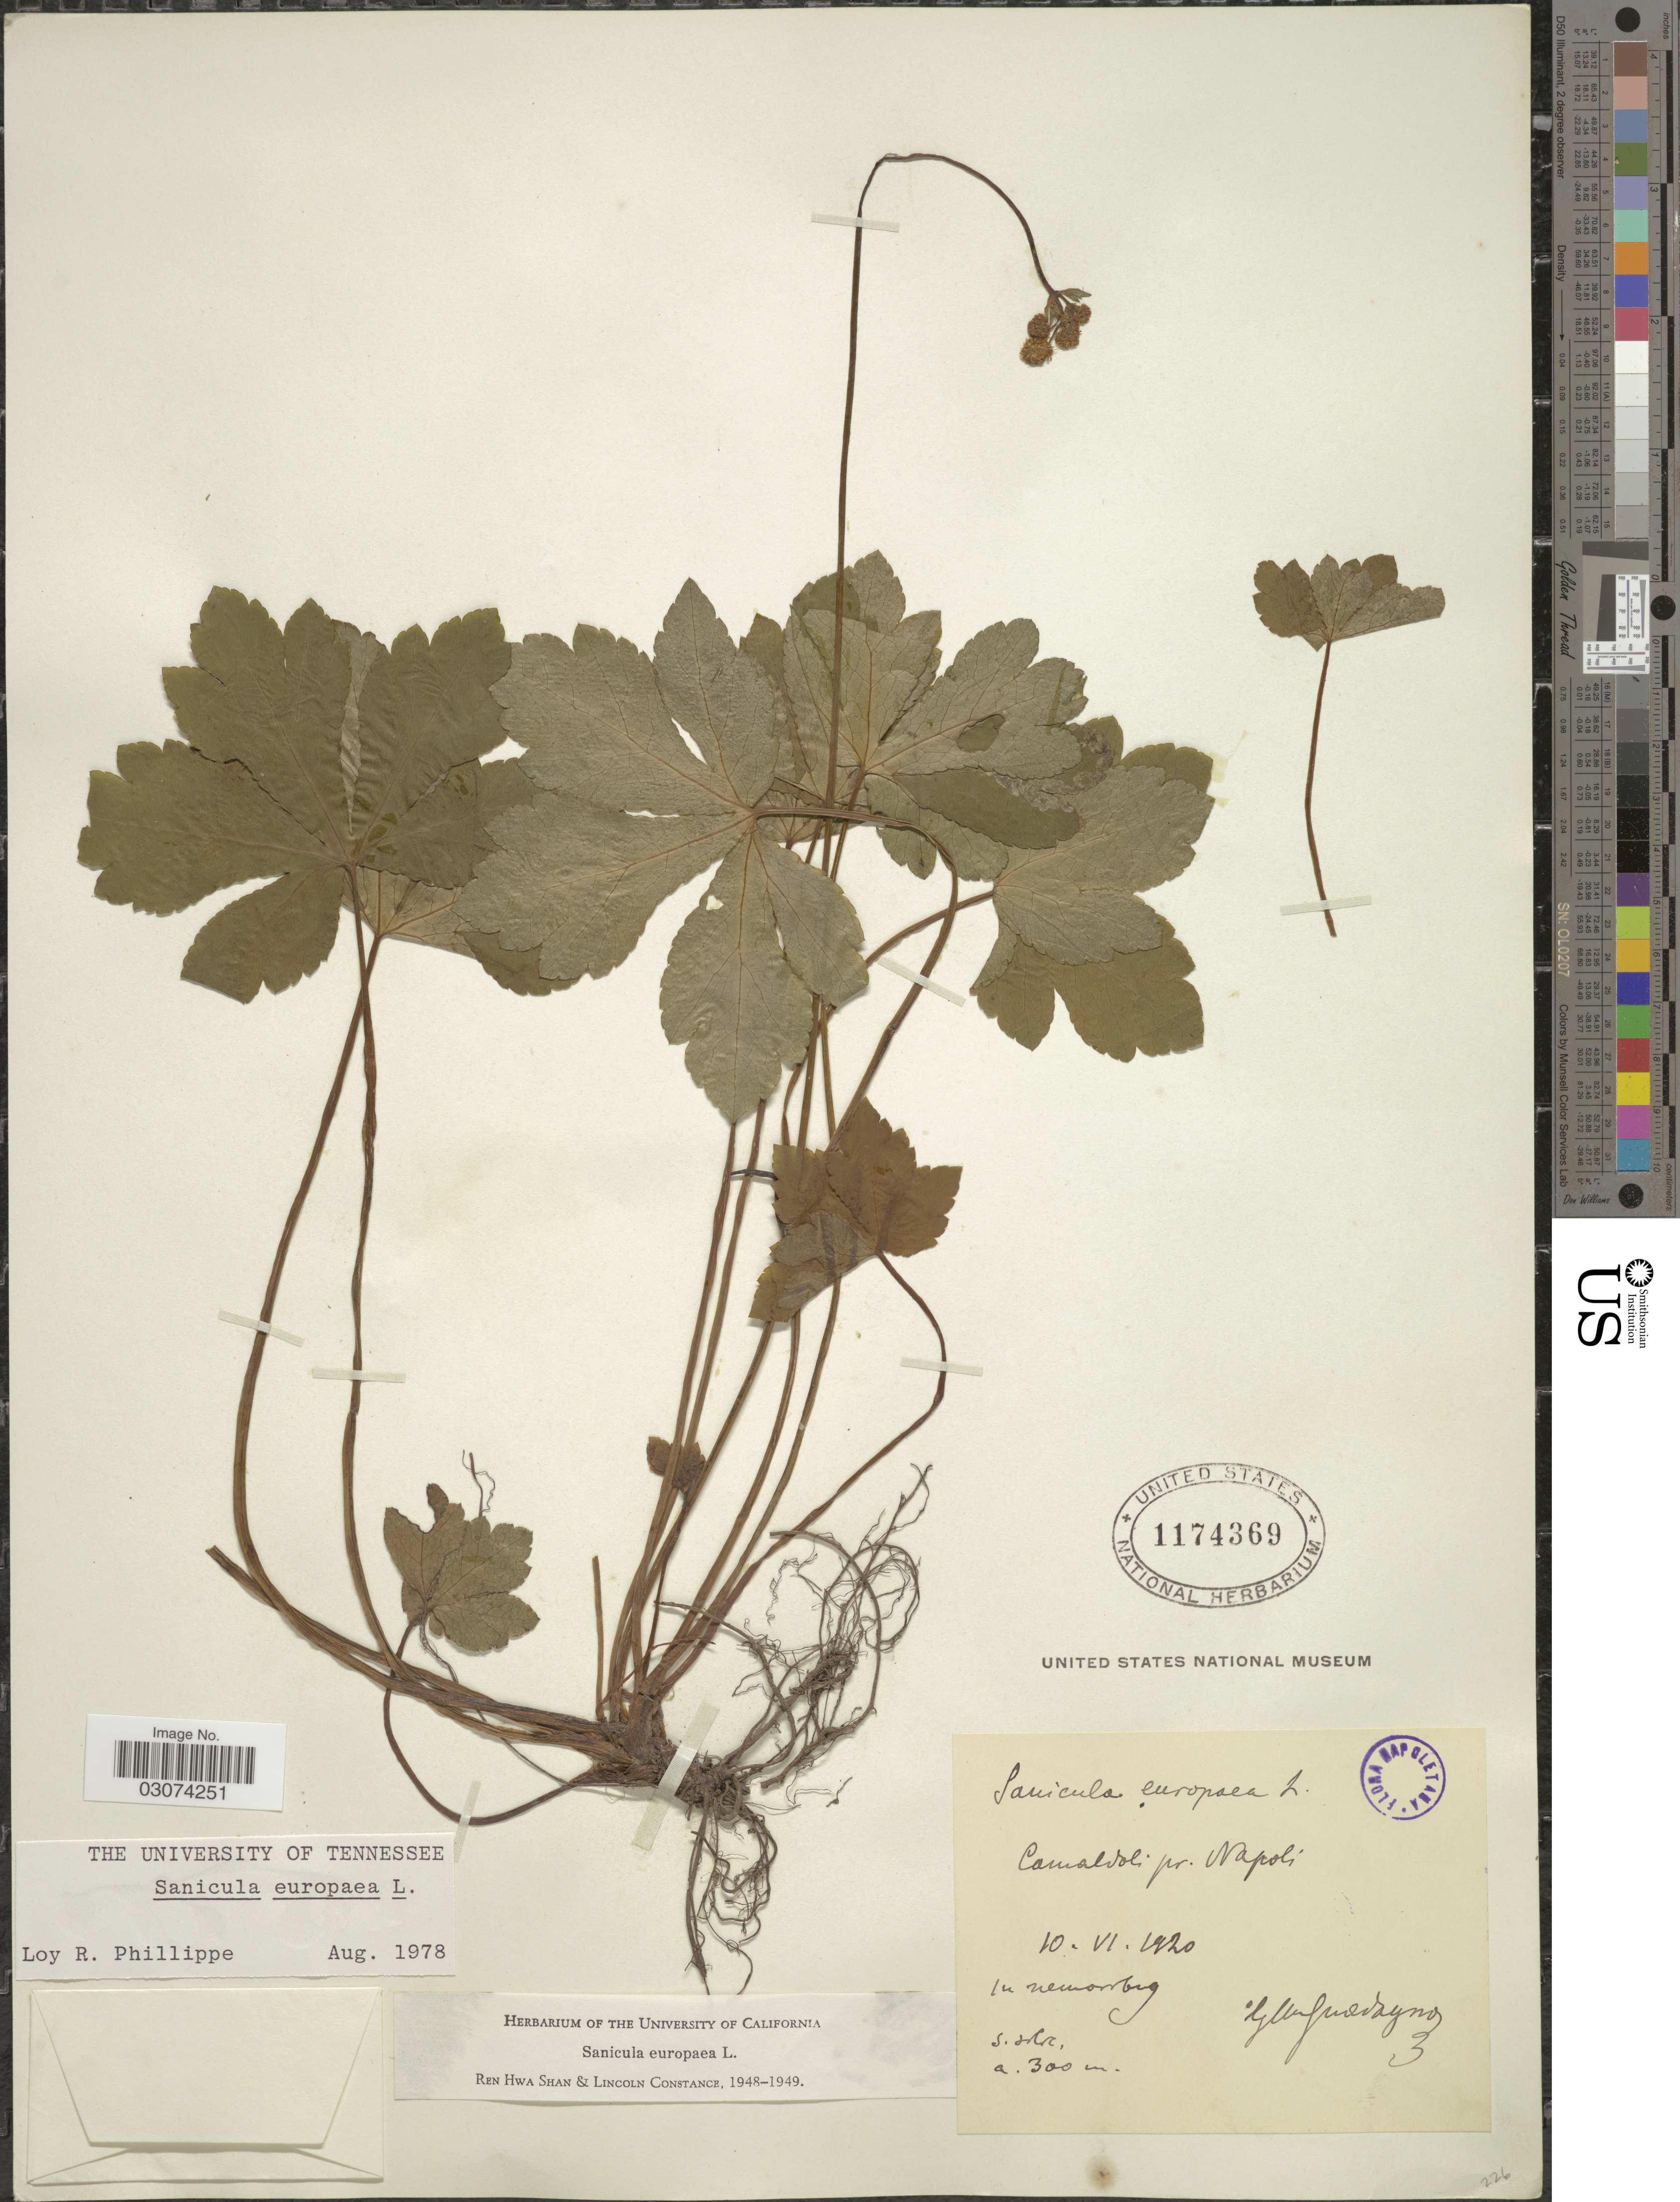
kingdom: Plantae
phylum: Tracheophyta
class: Magnoliopsida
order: Apiales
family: Apiaceae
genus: Sanicula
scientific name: Sanicula europaea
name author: L.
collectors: G. Guadagno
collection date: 1920-06-10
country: Italy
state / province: Campania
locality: Camaldoli pr. Napoli, in nemoribus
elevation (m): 300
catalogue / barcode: US 1174369